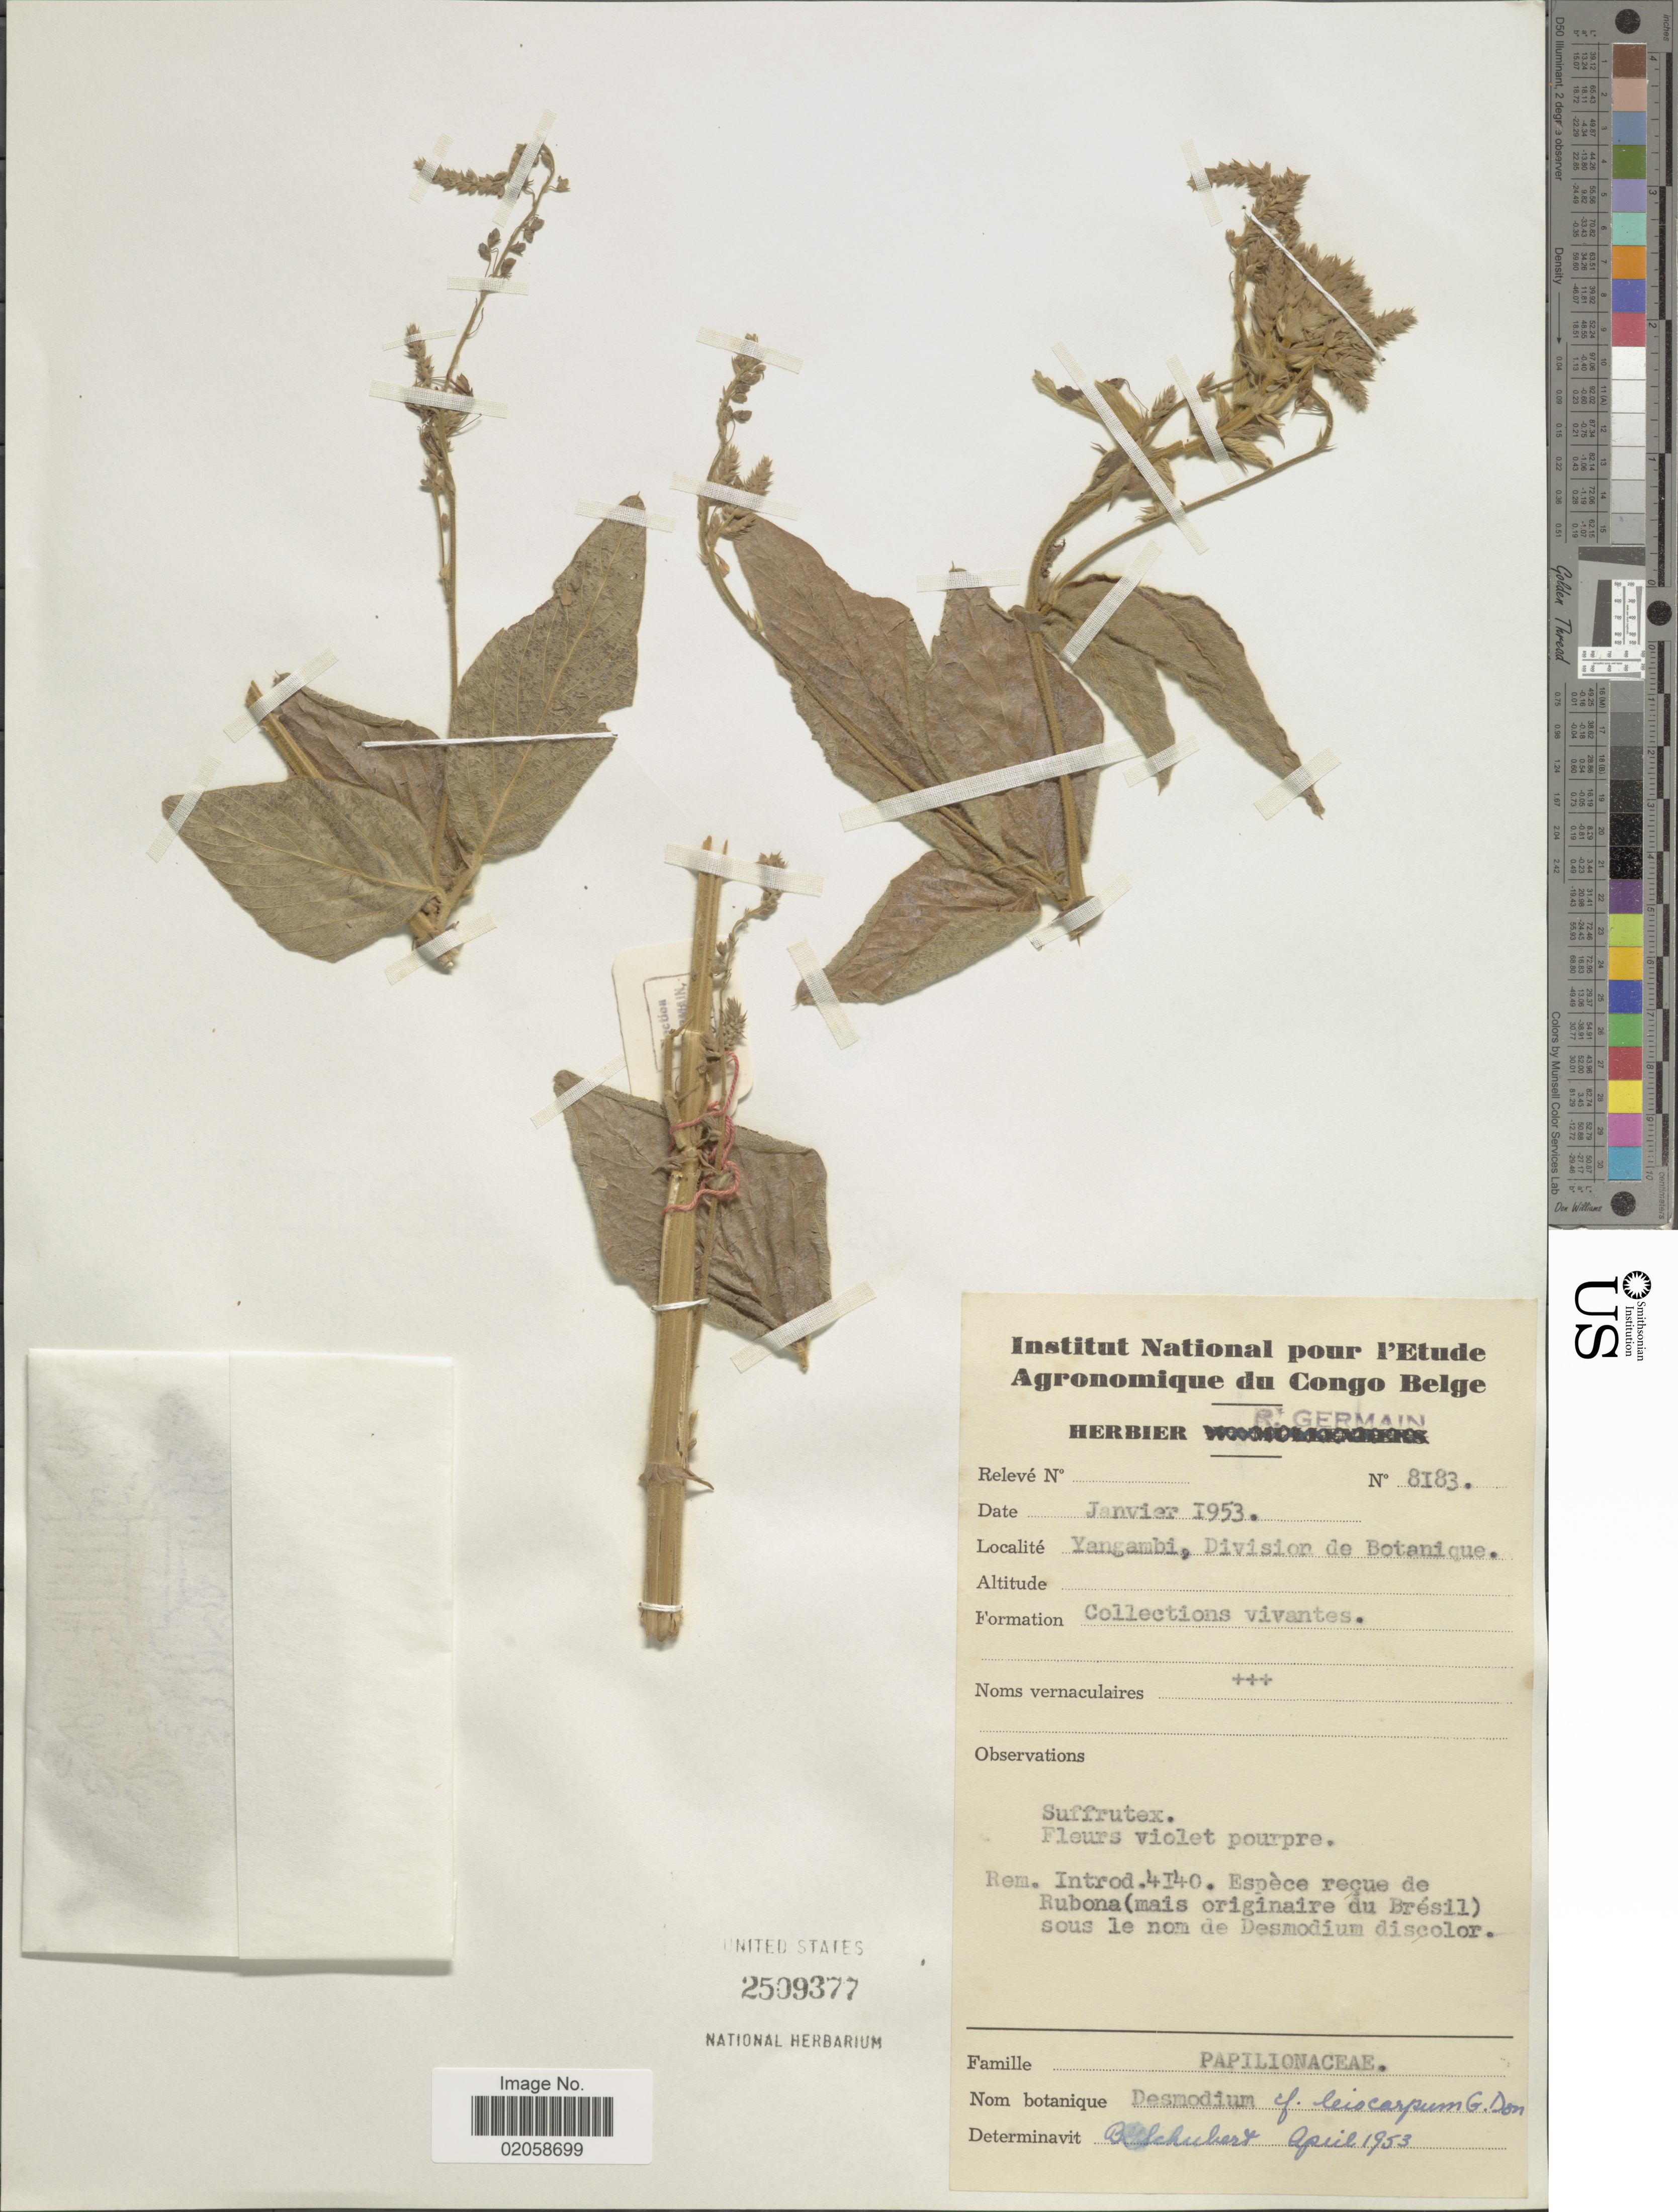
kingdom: Plantae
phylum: Tracheophyta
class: Magnoliopsida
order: Fabales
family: Fabaceae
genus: Desmodium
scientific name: Desmodium leiocarpum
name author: (Spreng.) G. Don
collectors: R. Germain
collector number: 8183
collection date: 1953-01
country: Congo, Democratic Republic of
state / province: Tshopo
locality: Yangambi, Division de Botanique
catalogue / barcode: US 2509377